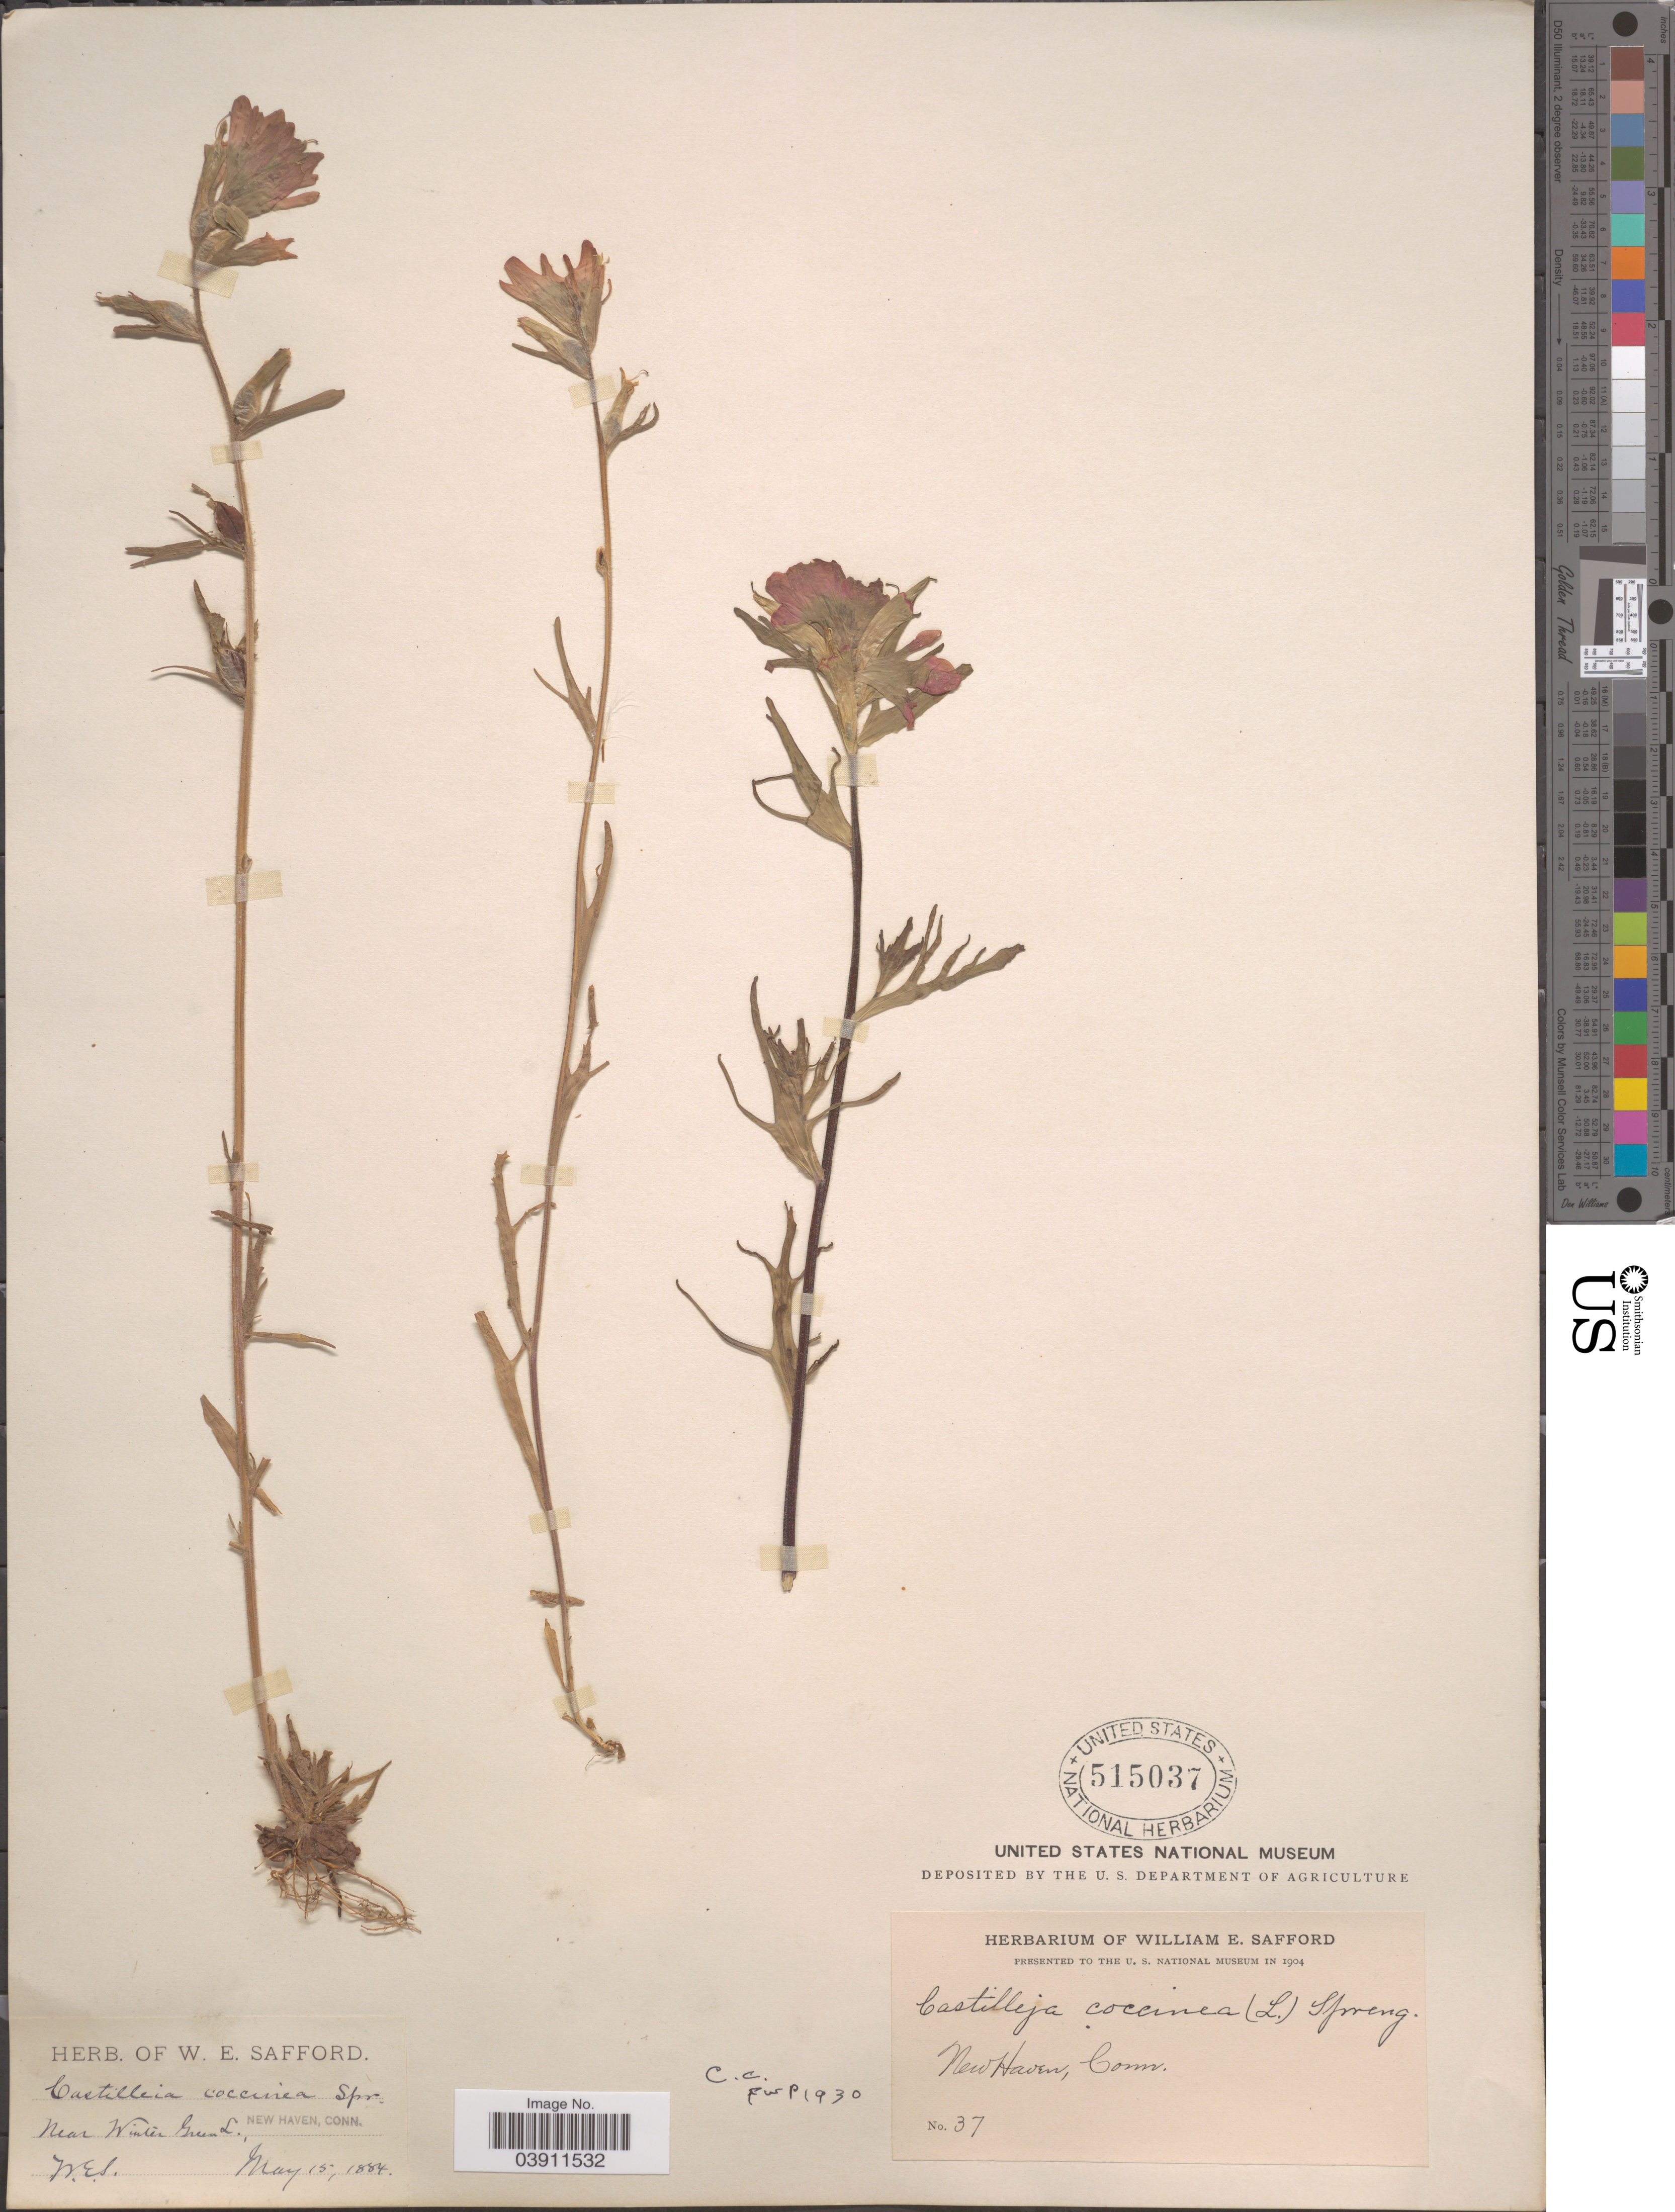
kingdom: Plantae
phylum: Tracheophyta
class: Magnoliopsida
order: Lamiales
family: Orobanchaceae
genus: Castilleja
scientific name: Castilleja coccinea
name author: (L.) Spreng.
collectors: W. E. Safford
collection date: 1884-05-15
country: United States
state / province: Connecticut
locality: Near Winter Green L., New Haven.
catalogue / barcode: US 515037